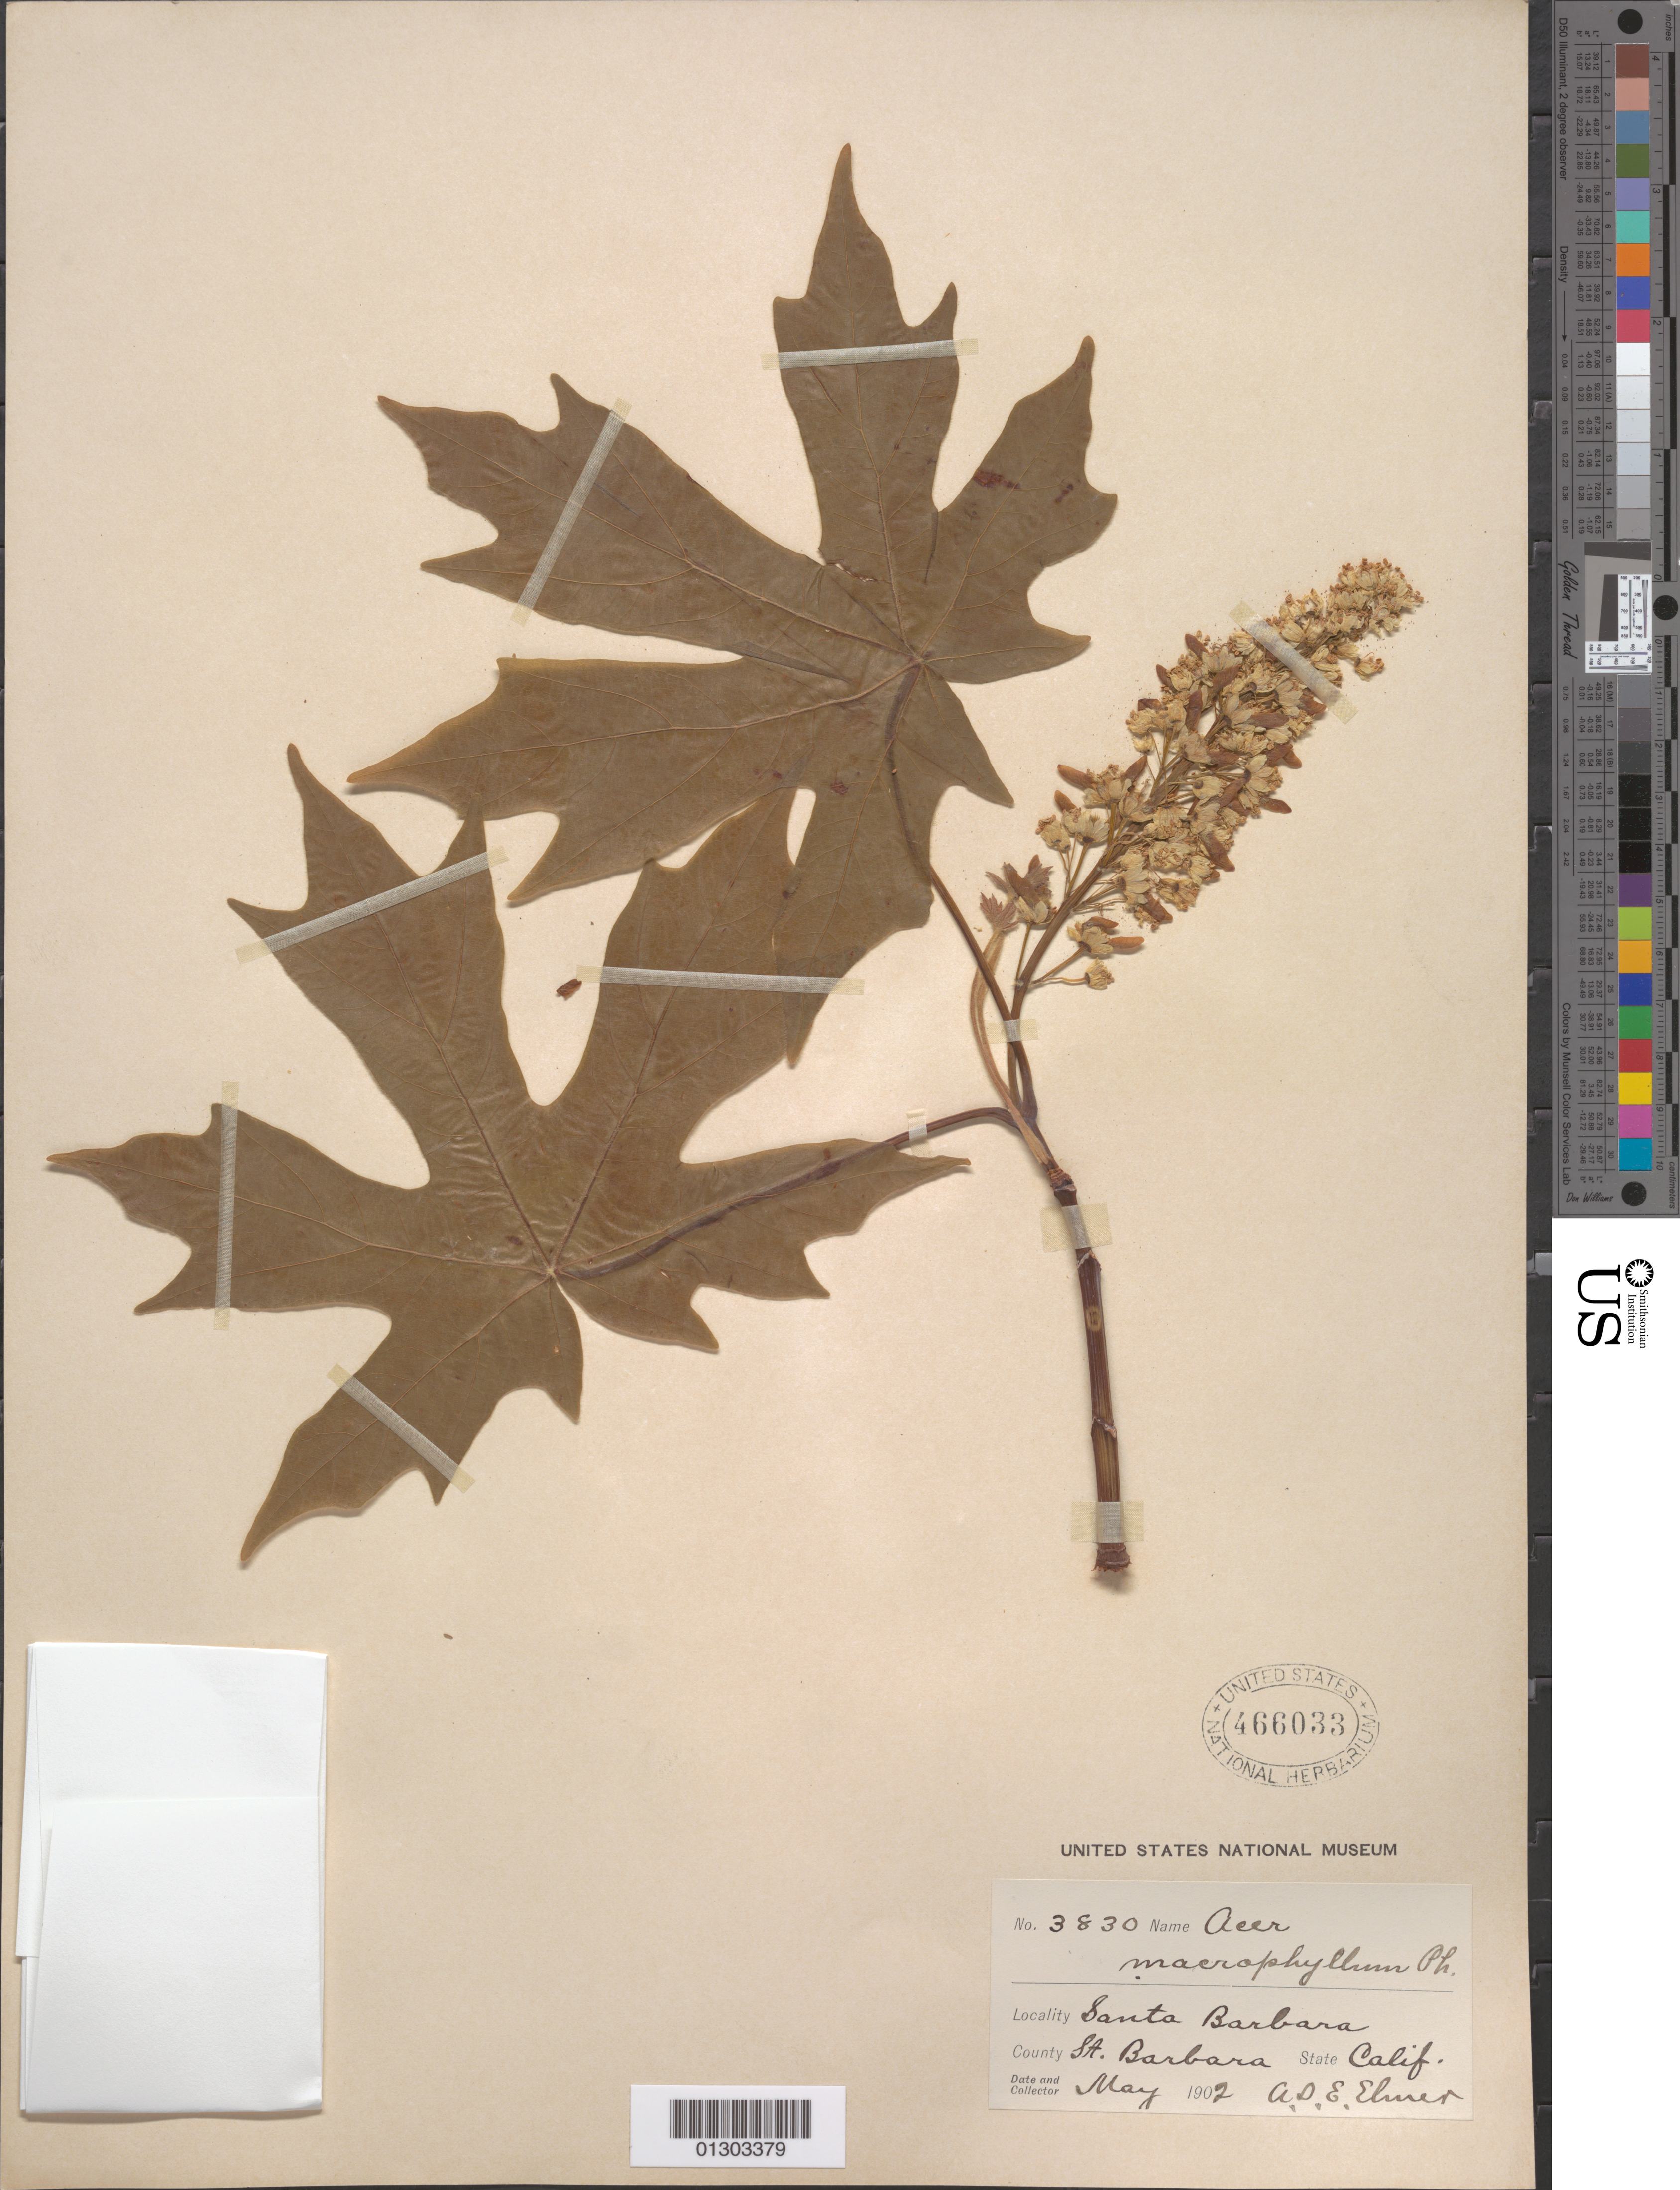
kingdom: Plantae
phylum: Tracheophyta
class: Magnoliopsida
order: Sapindales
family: Sapindaceae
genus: Acer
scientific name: Acer macrophyllum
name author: Pursh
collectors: A. D. E. Elmer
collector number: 3830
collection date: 1902-05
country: United States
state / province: California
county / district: Santa Barbara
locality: Santa Barbara.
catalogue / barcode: US 466033